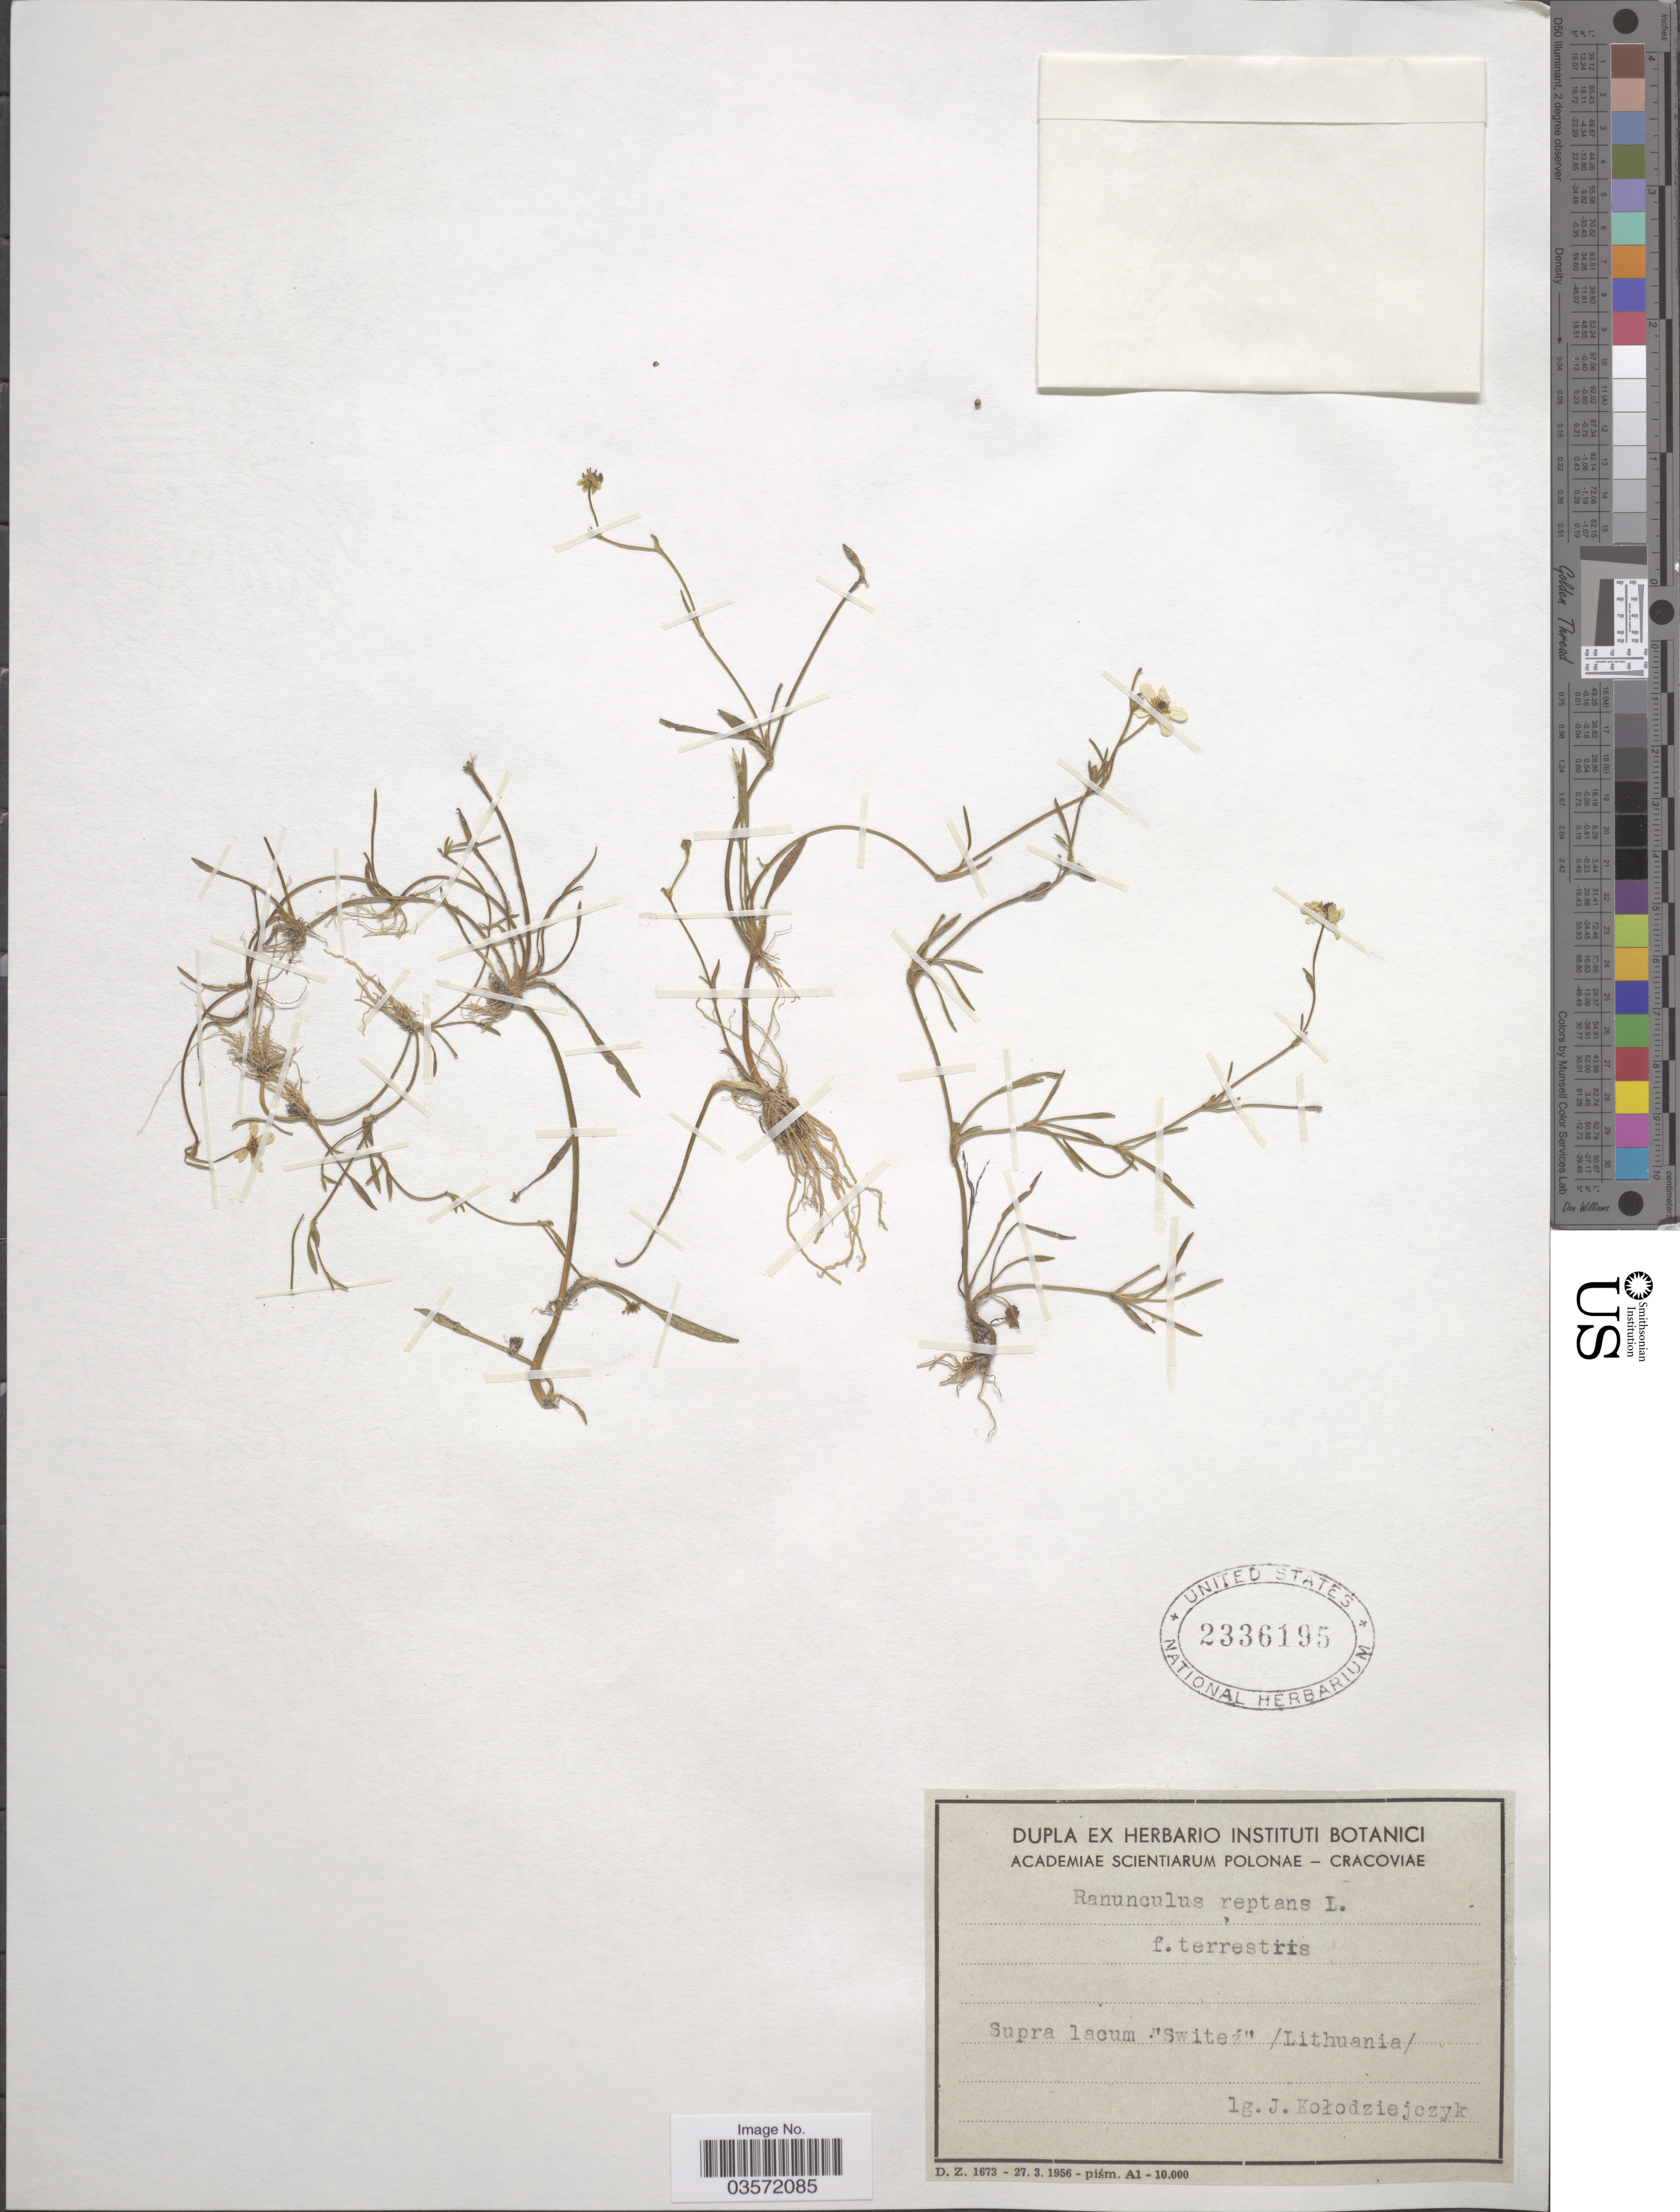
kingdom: Plantae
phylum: Tracheophyta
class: Magnoliopsida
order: Ranunculales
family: Ranunculaceae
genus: Ranunculus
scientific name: Ranunculus reptans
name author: L.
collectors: J. Kolodziejczyk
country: Lithuania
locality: Supra lacum 'Switeź'.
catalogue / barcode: US 2336195